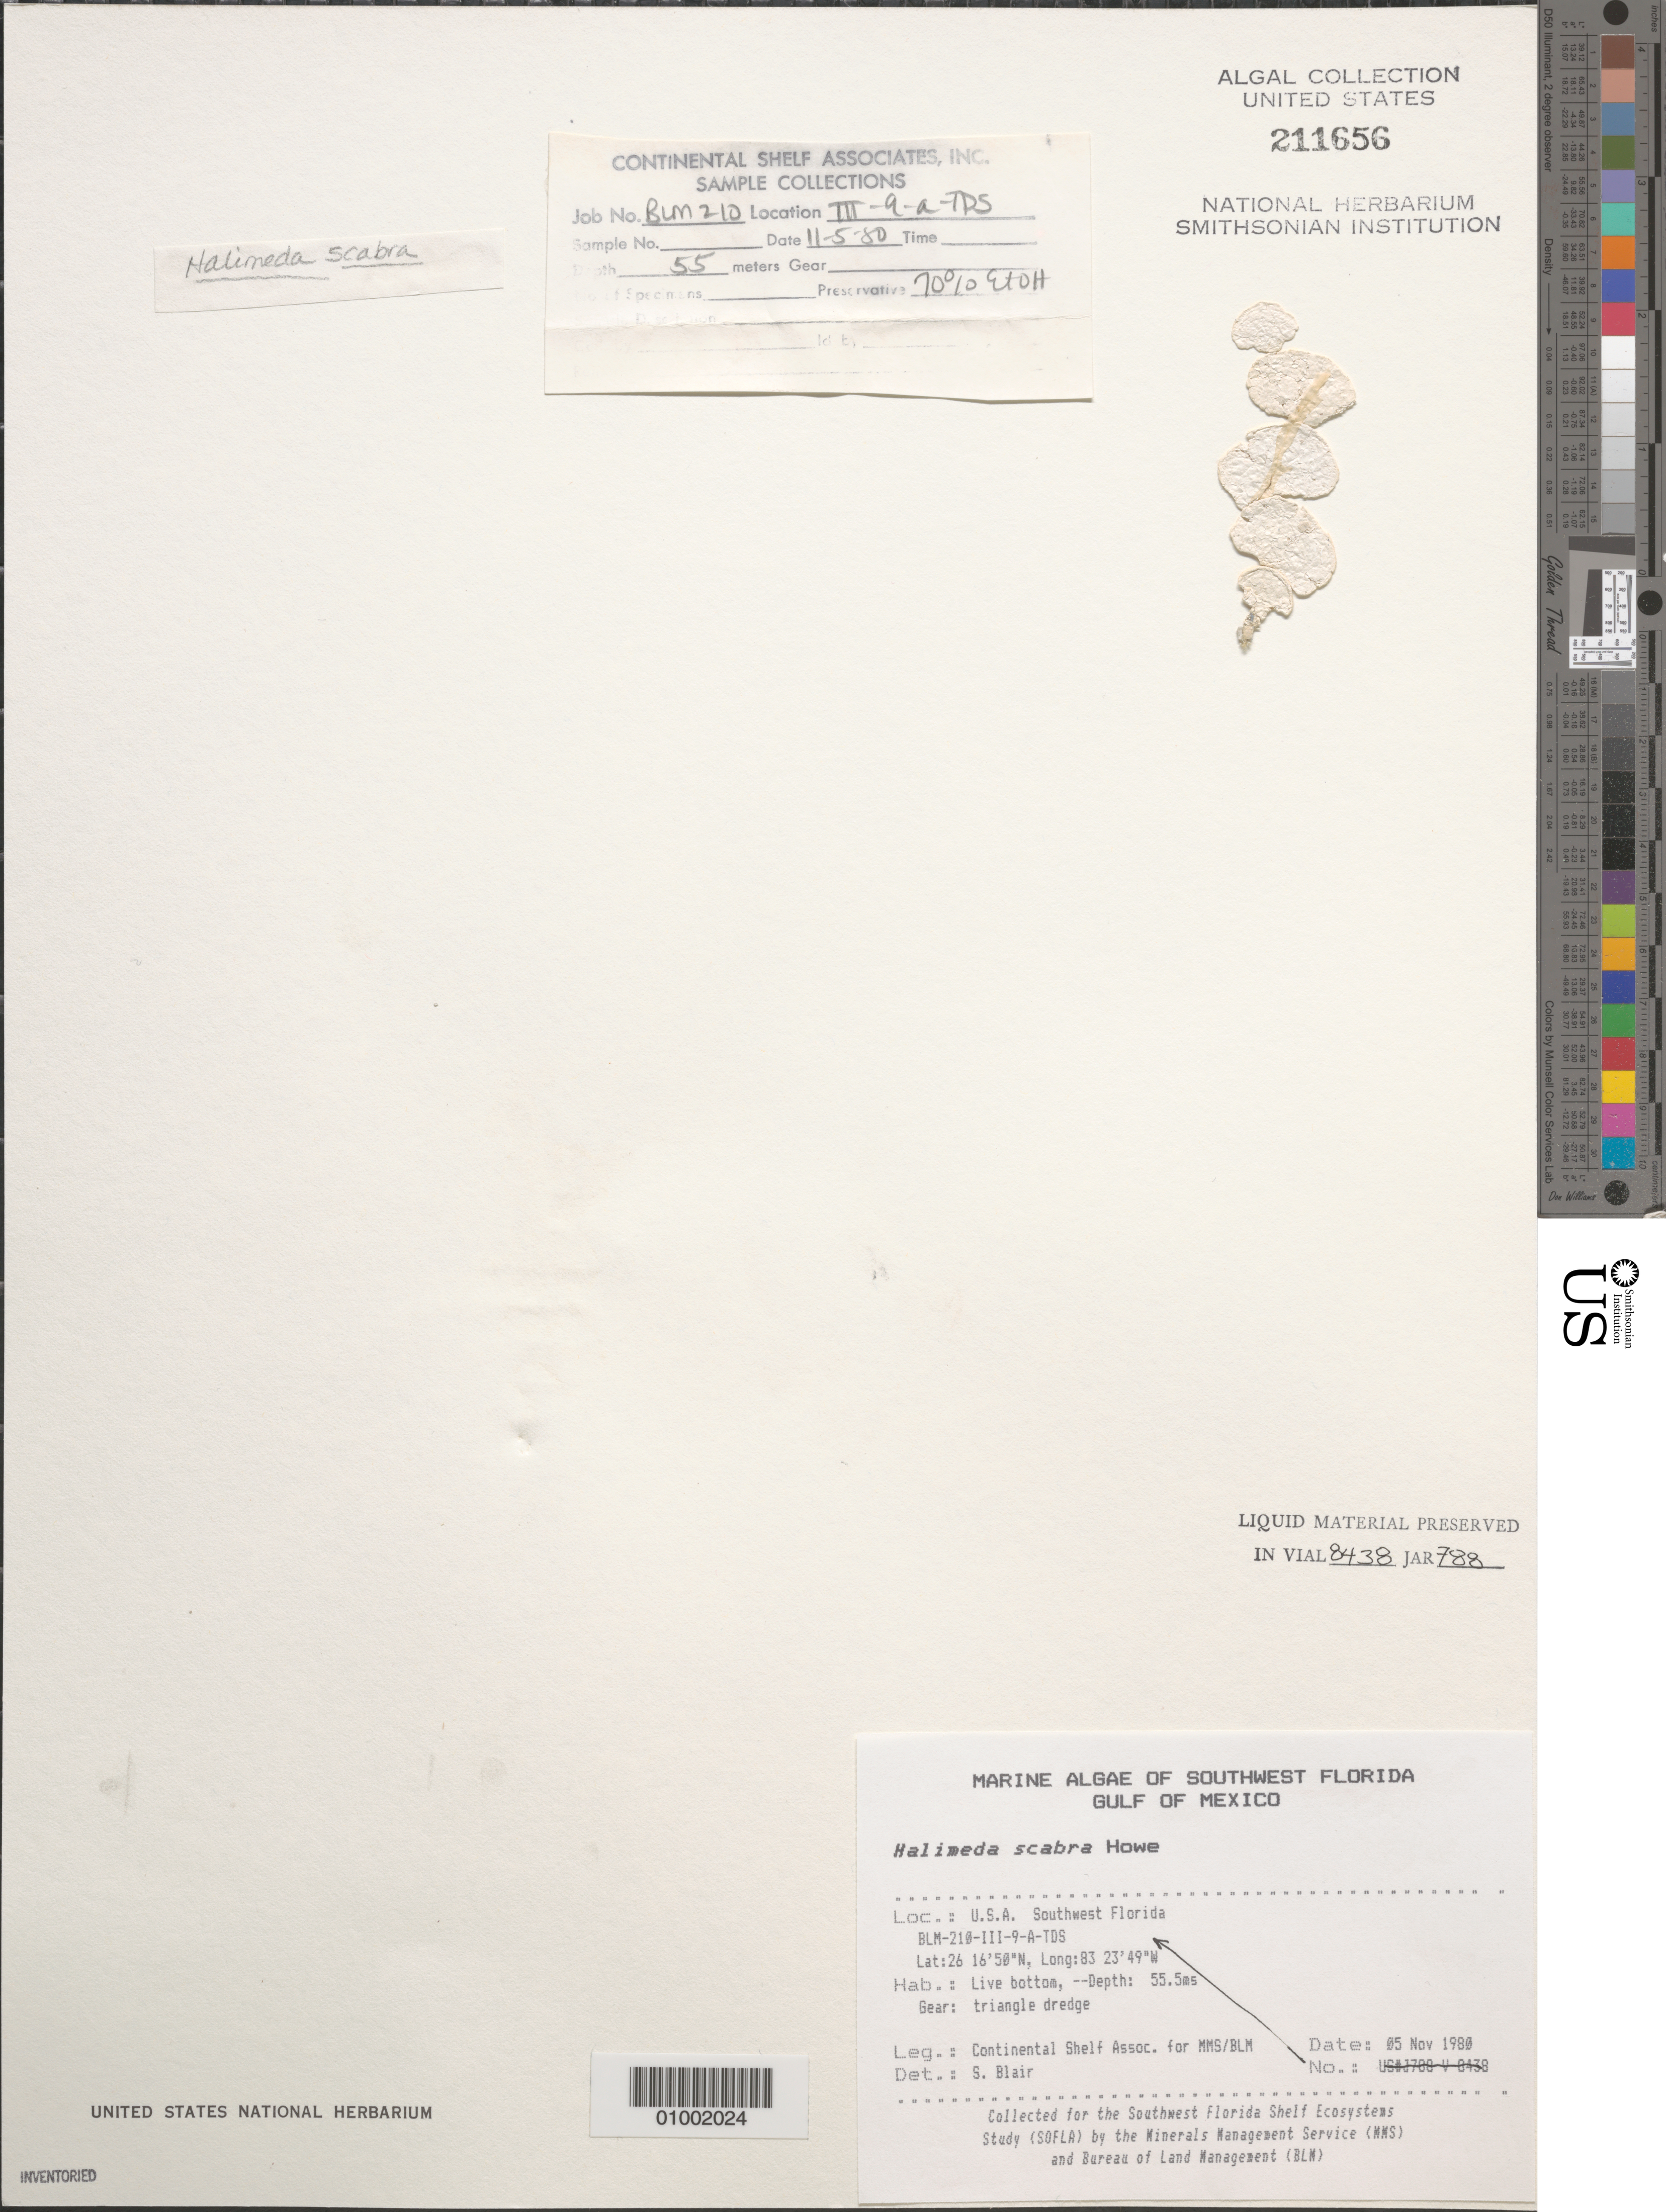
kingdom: Plantae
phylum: Chlorophyta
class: Ulvophyceae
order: Bryopsidales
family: Halimedaceae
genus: Halimeda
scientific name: Halimeda scabra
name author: M. Howe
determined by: Blair, S. M.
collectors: Continental Shelf Associates for the MMS/BLM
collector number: BLM-210-III-9-A-TDS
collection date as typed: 05 Nov 1980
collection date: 1980-11-05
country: United States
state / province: Florida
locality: Gulf of Mexico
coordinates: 26 16'50"N, 83 23'49"W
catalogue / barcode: US 211656